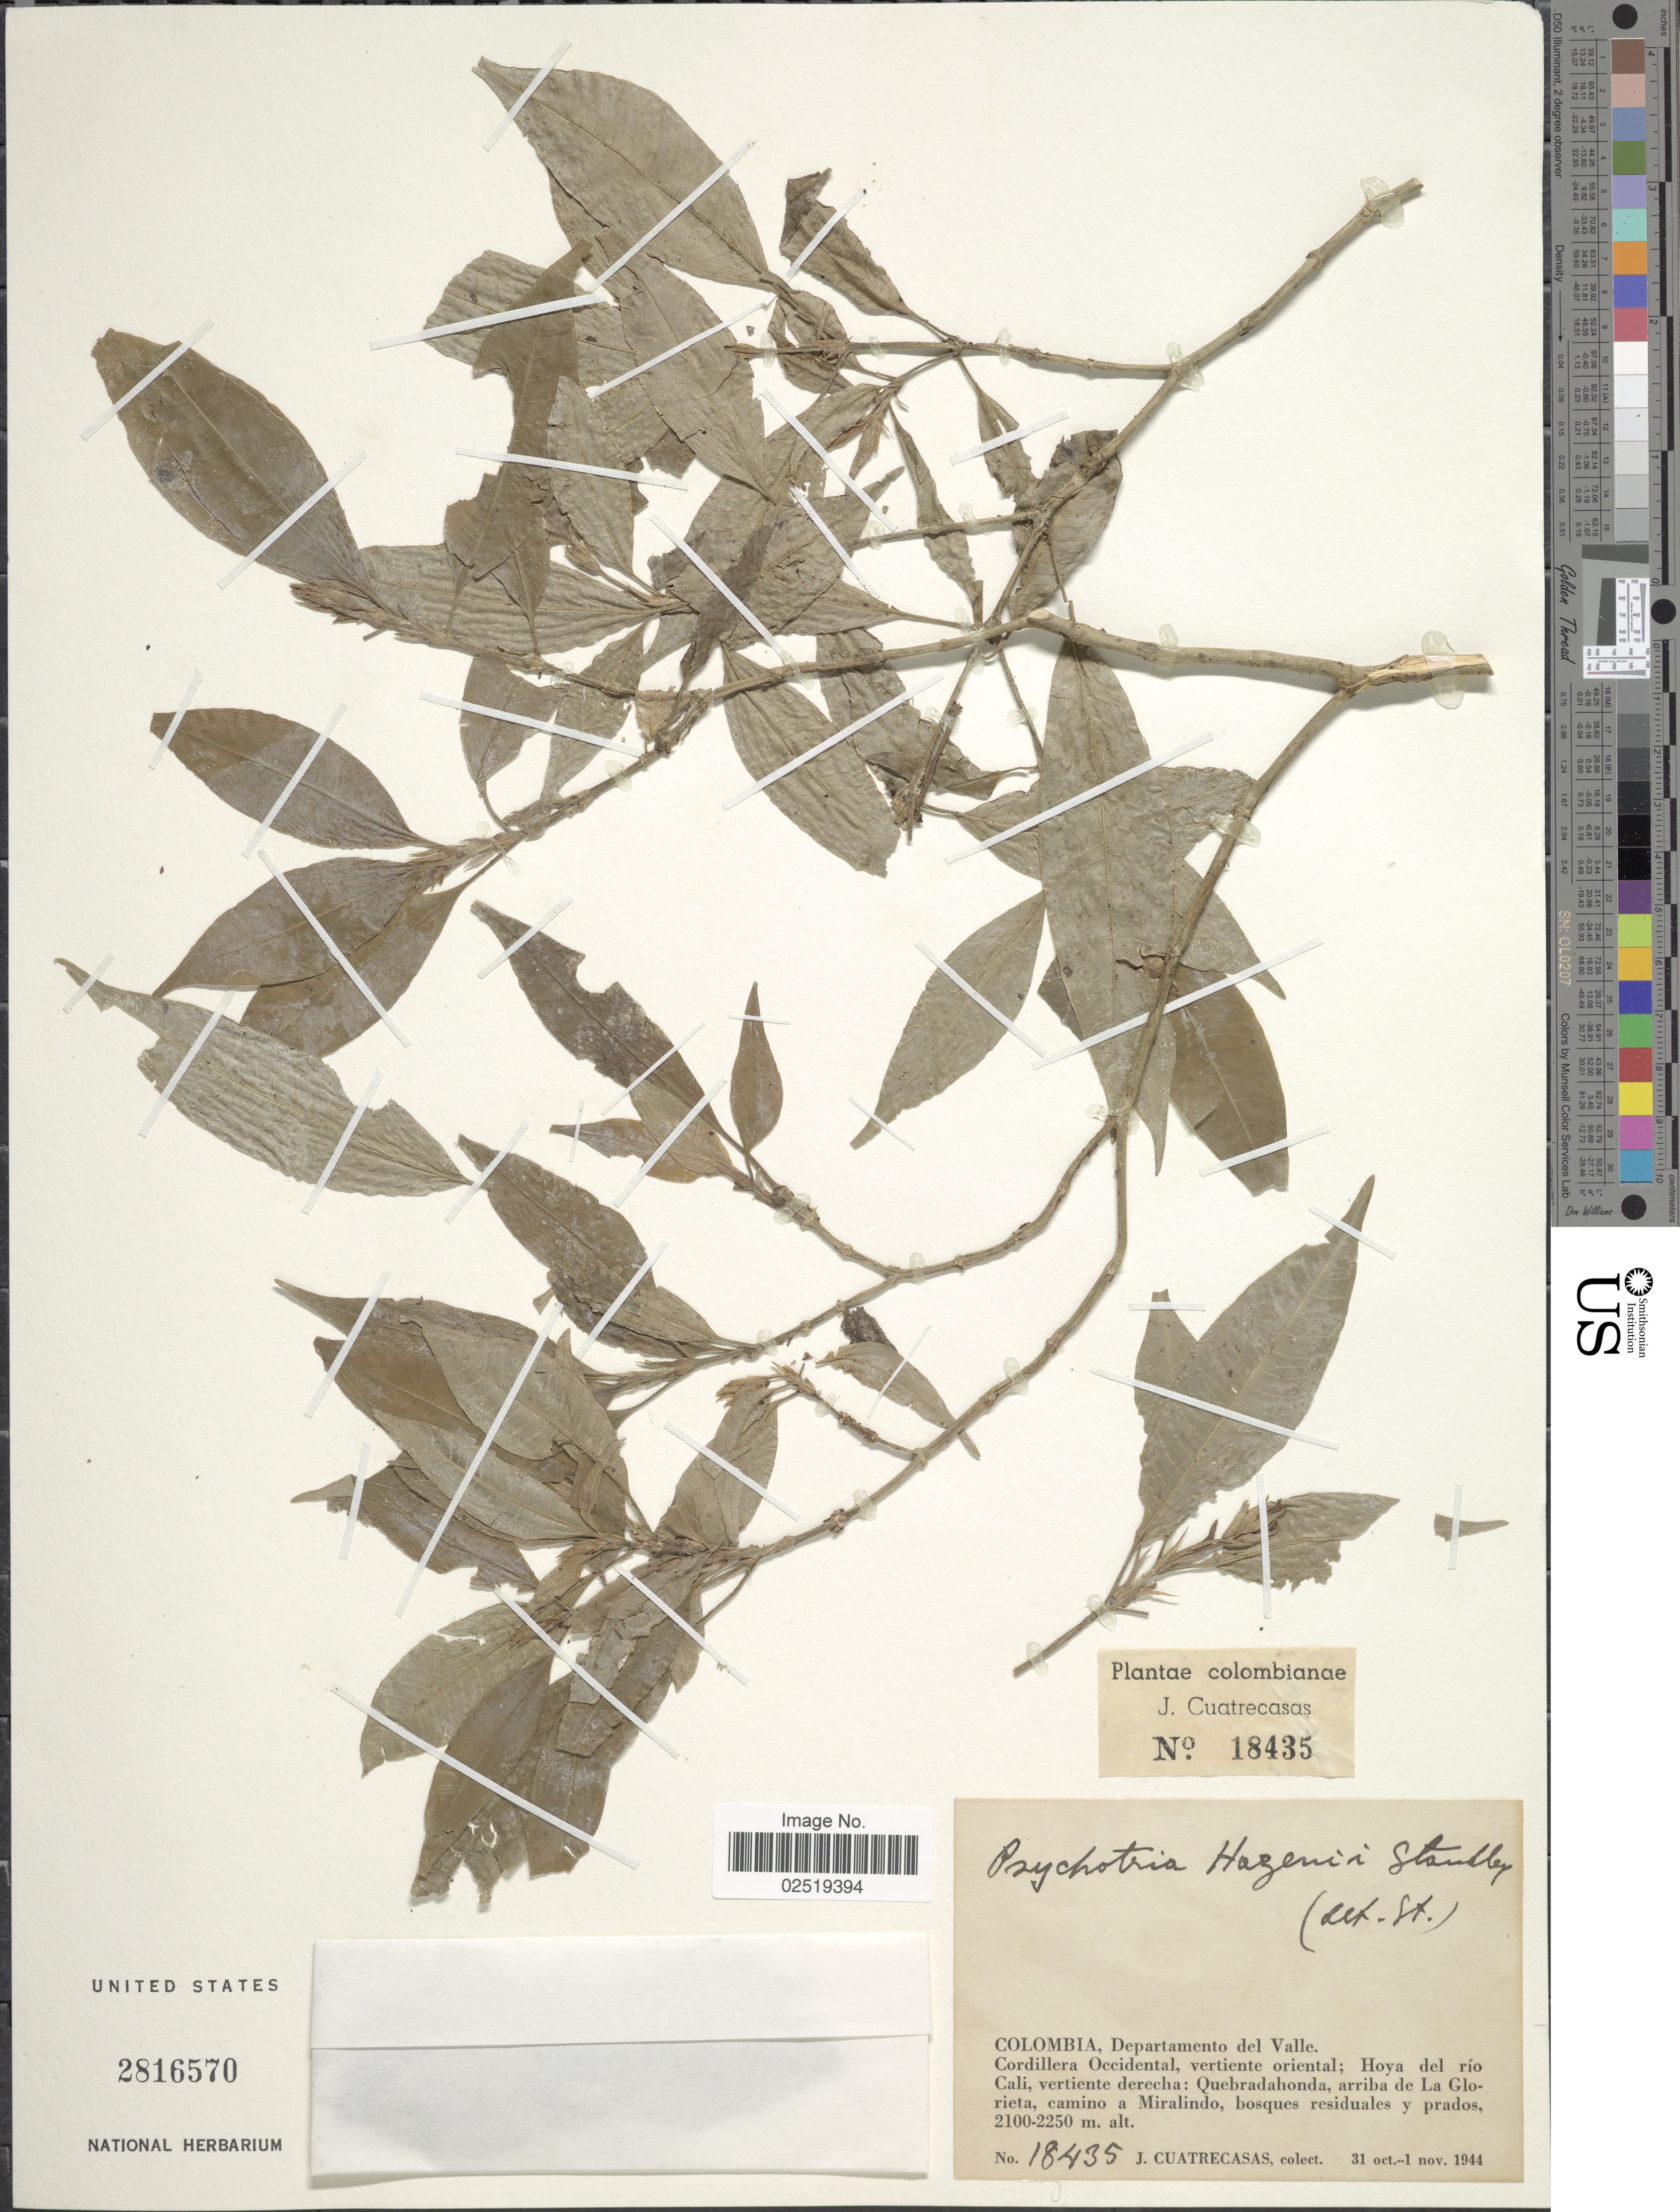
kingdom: Plantae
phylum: Tracheophyta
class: Magnoliopsida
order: Gentianales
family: Rubiaceae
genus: Psychotria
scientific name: Psychotria hazenii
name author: Standl.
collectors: J. Cuatrecasas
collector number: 18435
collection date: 1944-10-31/1944-11-01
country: Colombia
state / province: Valle del Cauca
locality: Colombianae, Departamento del Valle, Cordillera Occidental, vertiente oriental; Hoya del rio Cali, vertiente derecha: Quebradahondo, arriba de La Glorieta, camino a Miralindo, bosques residuales y prados.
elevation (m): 2100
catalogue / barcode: US 2816570